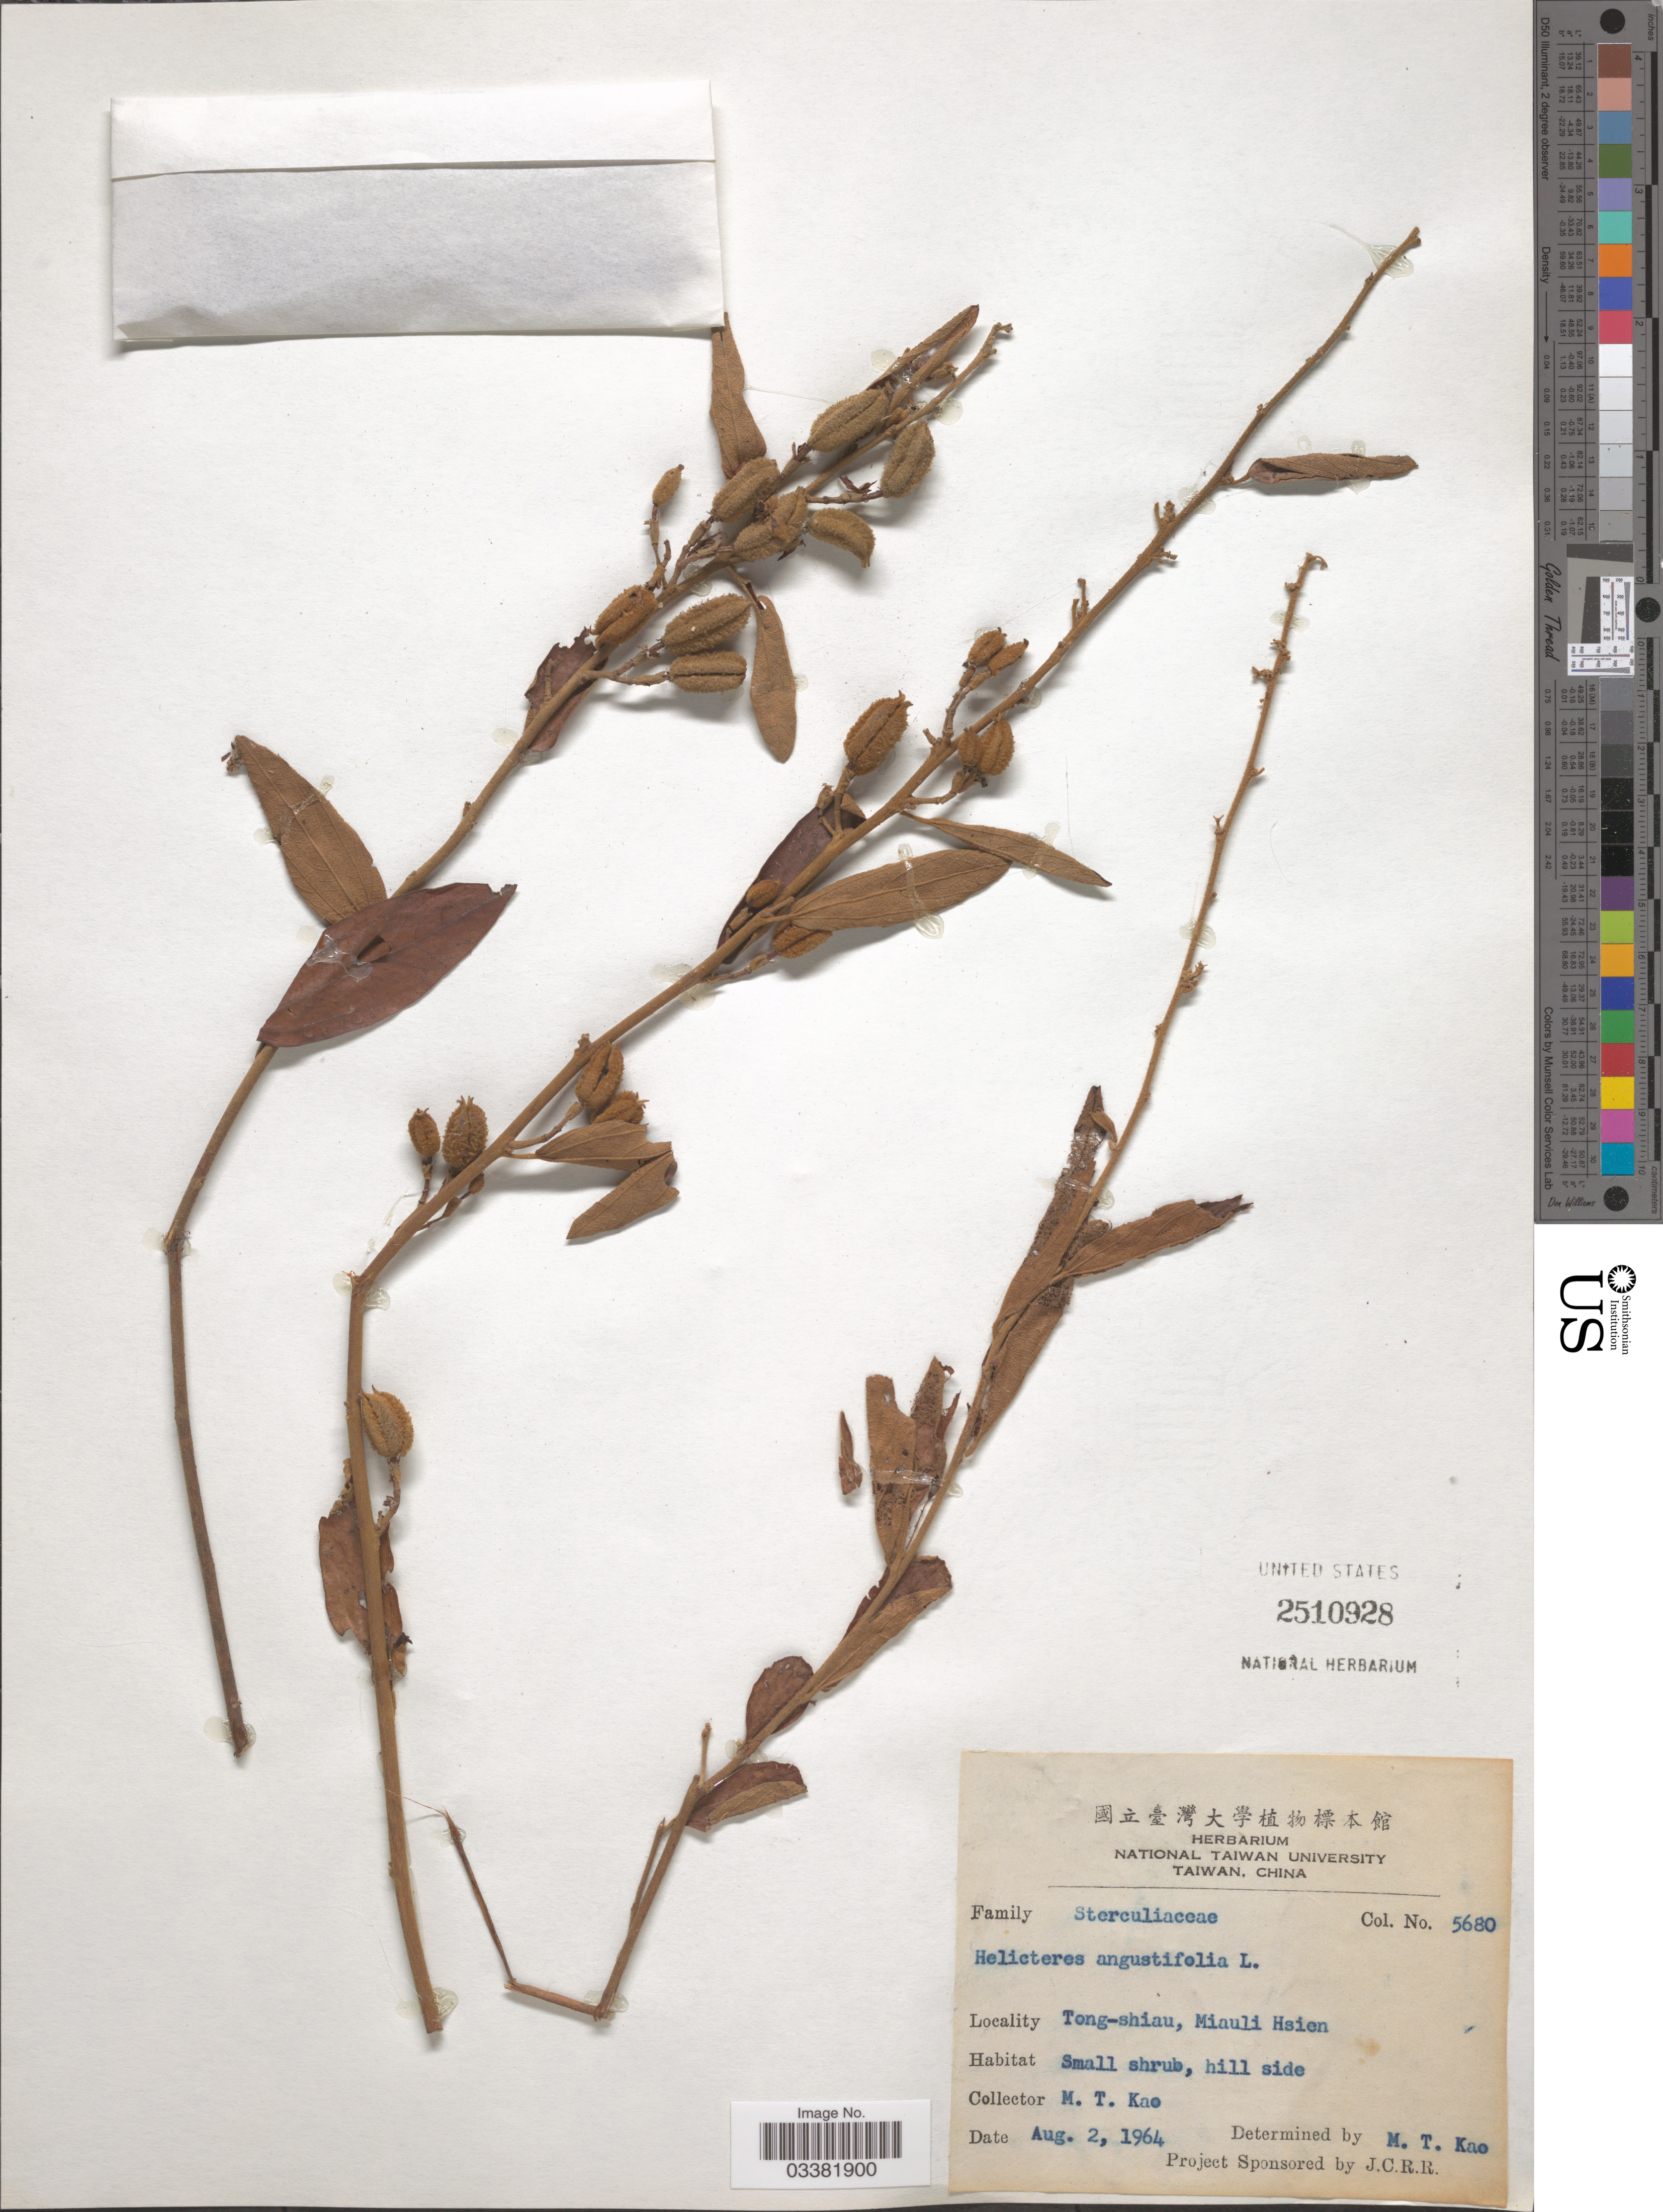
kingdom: Plantae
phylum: Tracheophyta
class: Magnoliopsida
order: Malvales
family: Malvaceae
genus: Helicteres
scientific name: Helicteres angustifolia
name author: L.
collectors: M. T. Kao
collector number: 5680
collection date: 1964-08-02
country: Taiwan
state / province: Miaoli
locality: Tong-shiau, Miauli Hsien.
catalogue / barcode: US 2510928